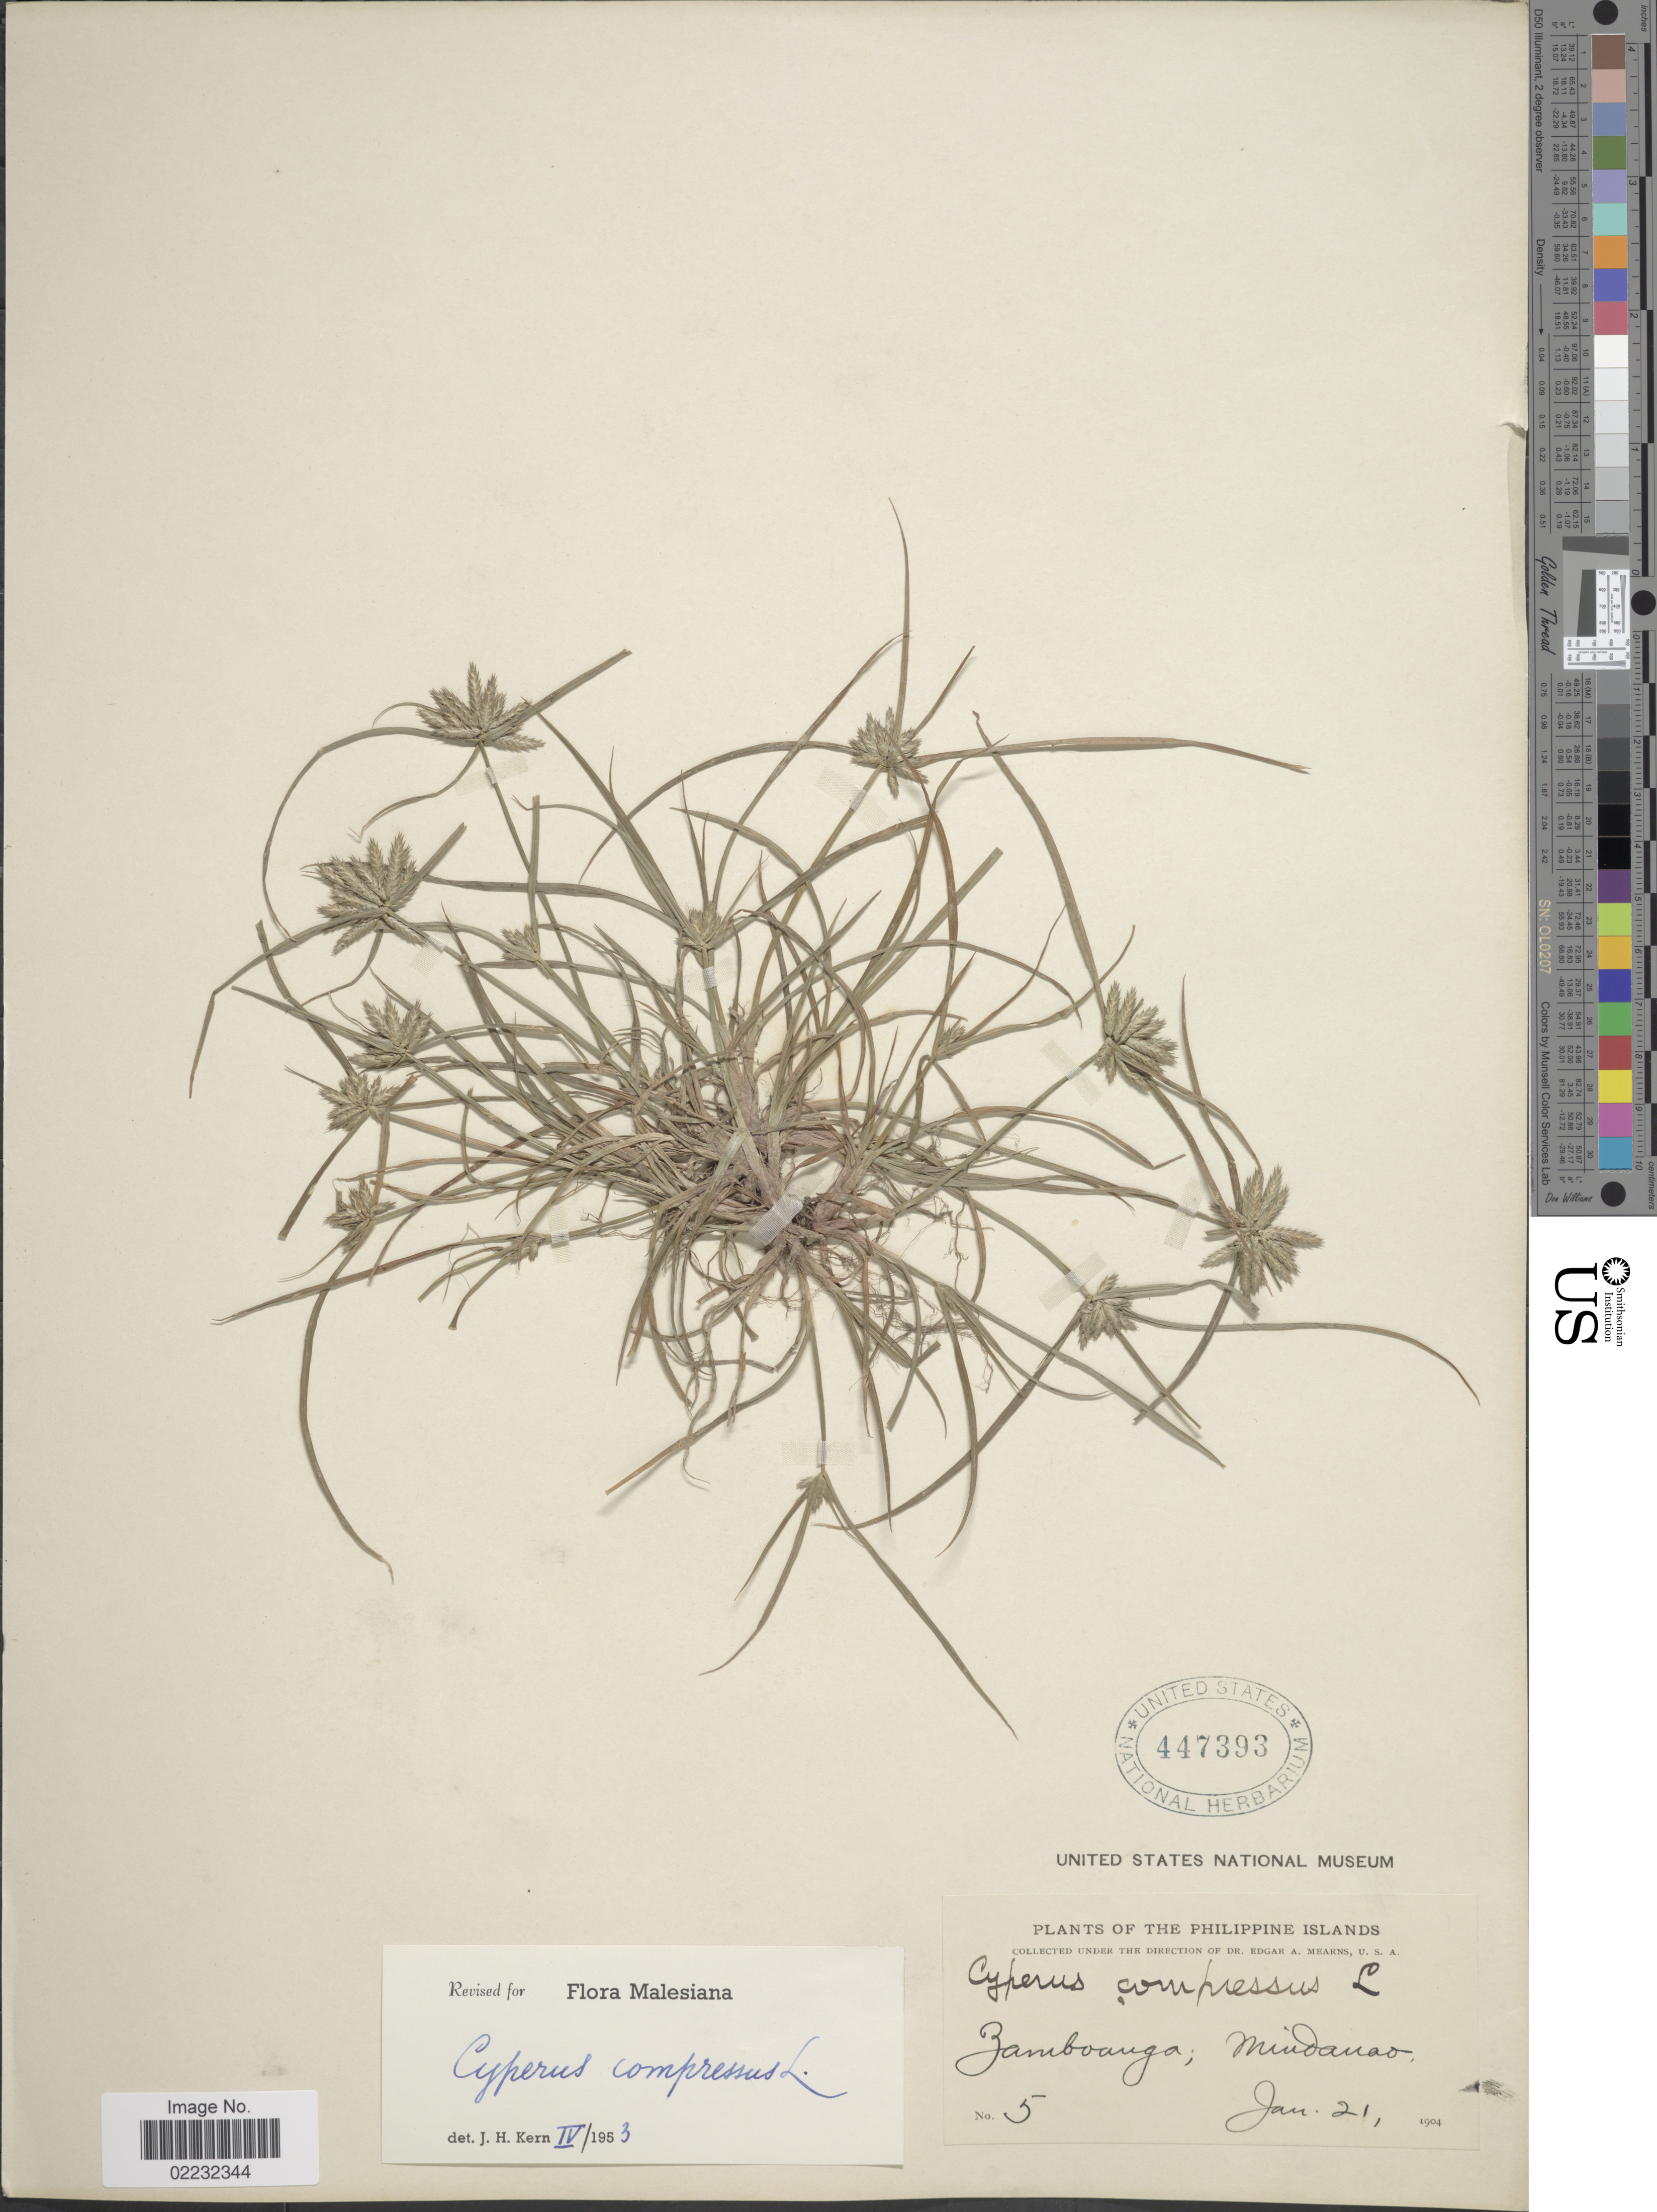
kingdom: Plantae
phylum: Tracheophyta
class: Liliopsida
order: Poales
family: Cyperaceae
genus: Cyperus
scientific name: Cyperus compressus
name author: L.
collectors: E. A. Mearns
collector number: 5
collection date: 1904-01-21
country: Philippines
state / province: Zamboanga Peninsula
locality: Philippine Islands, Zamboanga; Mindanao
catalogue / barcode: US 447393